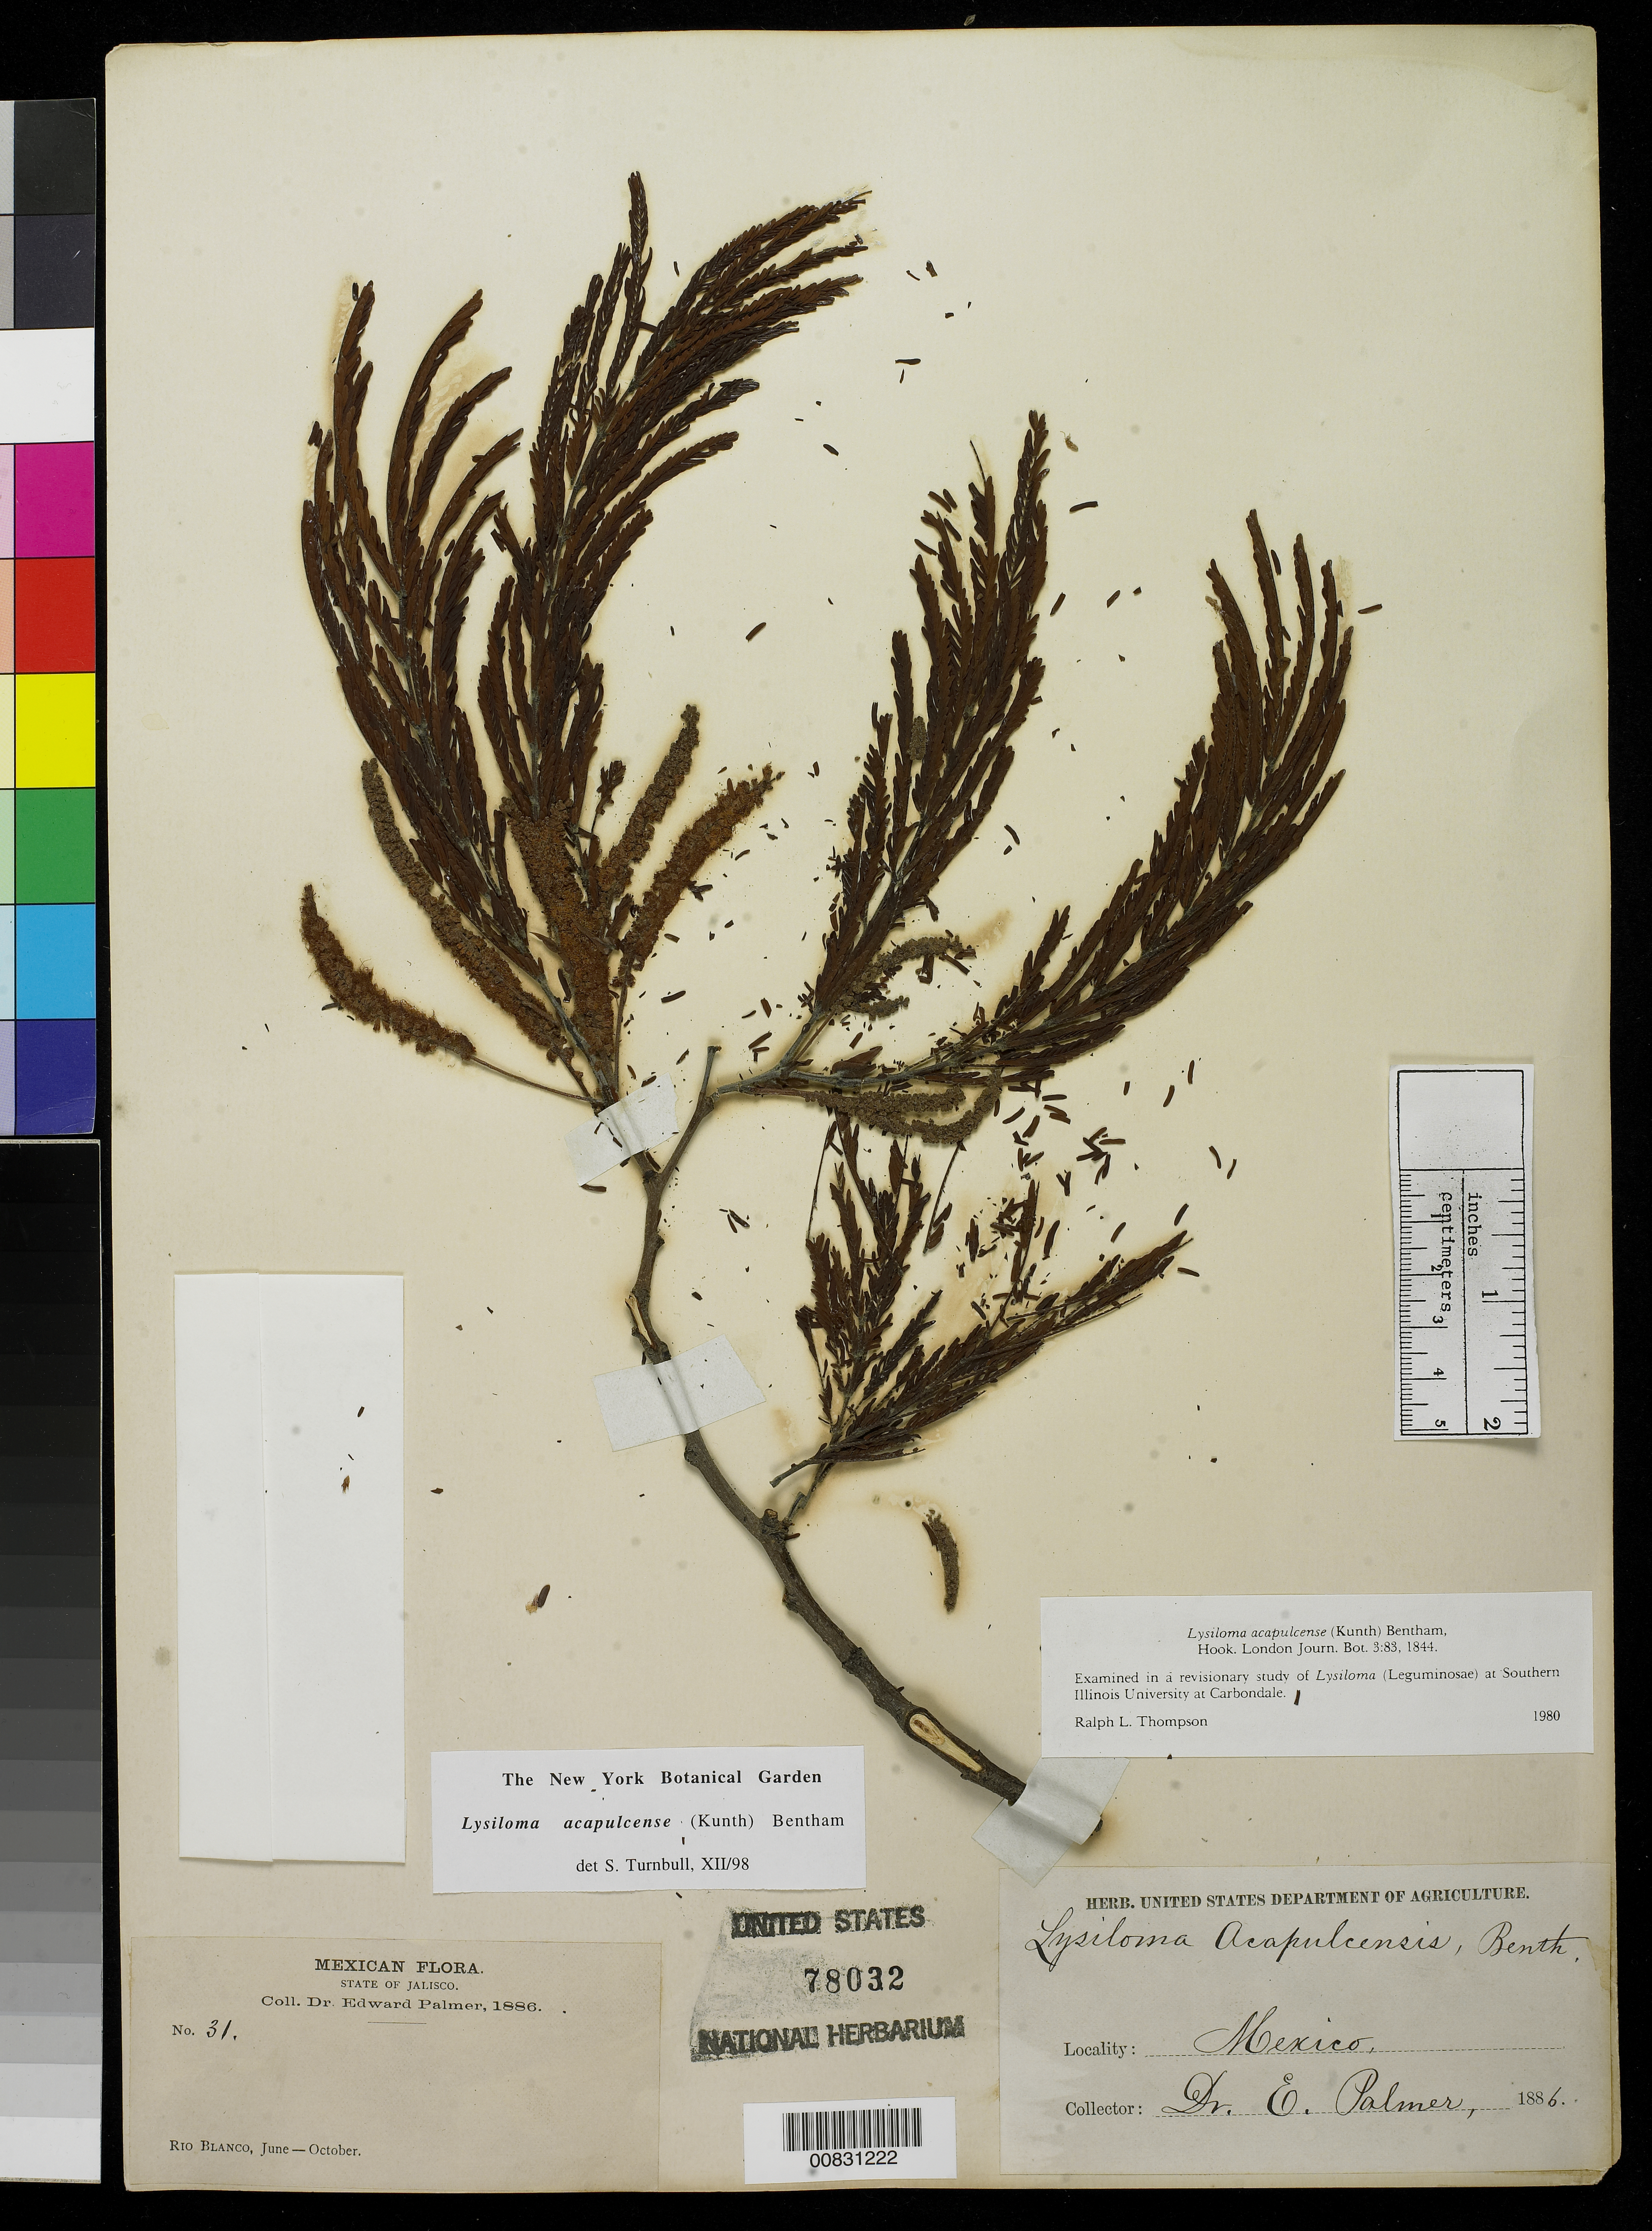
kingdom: Plantae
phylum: Tracheophyta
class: Magnoliopsida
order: Fabales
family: Fabaceae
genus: Lysiloma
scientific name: Lysiloma acapulcense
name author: (Kunth) Benth.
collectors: E. Palmer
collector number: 31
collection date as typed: Jun 1886 to -- Oct 1886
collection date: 1886-06/1886-10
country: Mexico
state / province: Jalisco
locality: Rio Blanco, Jalisco.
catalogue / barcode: US 78032